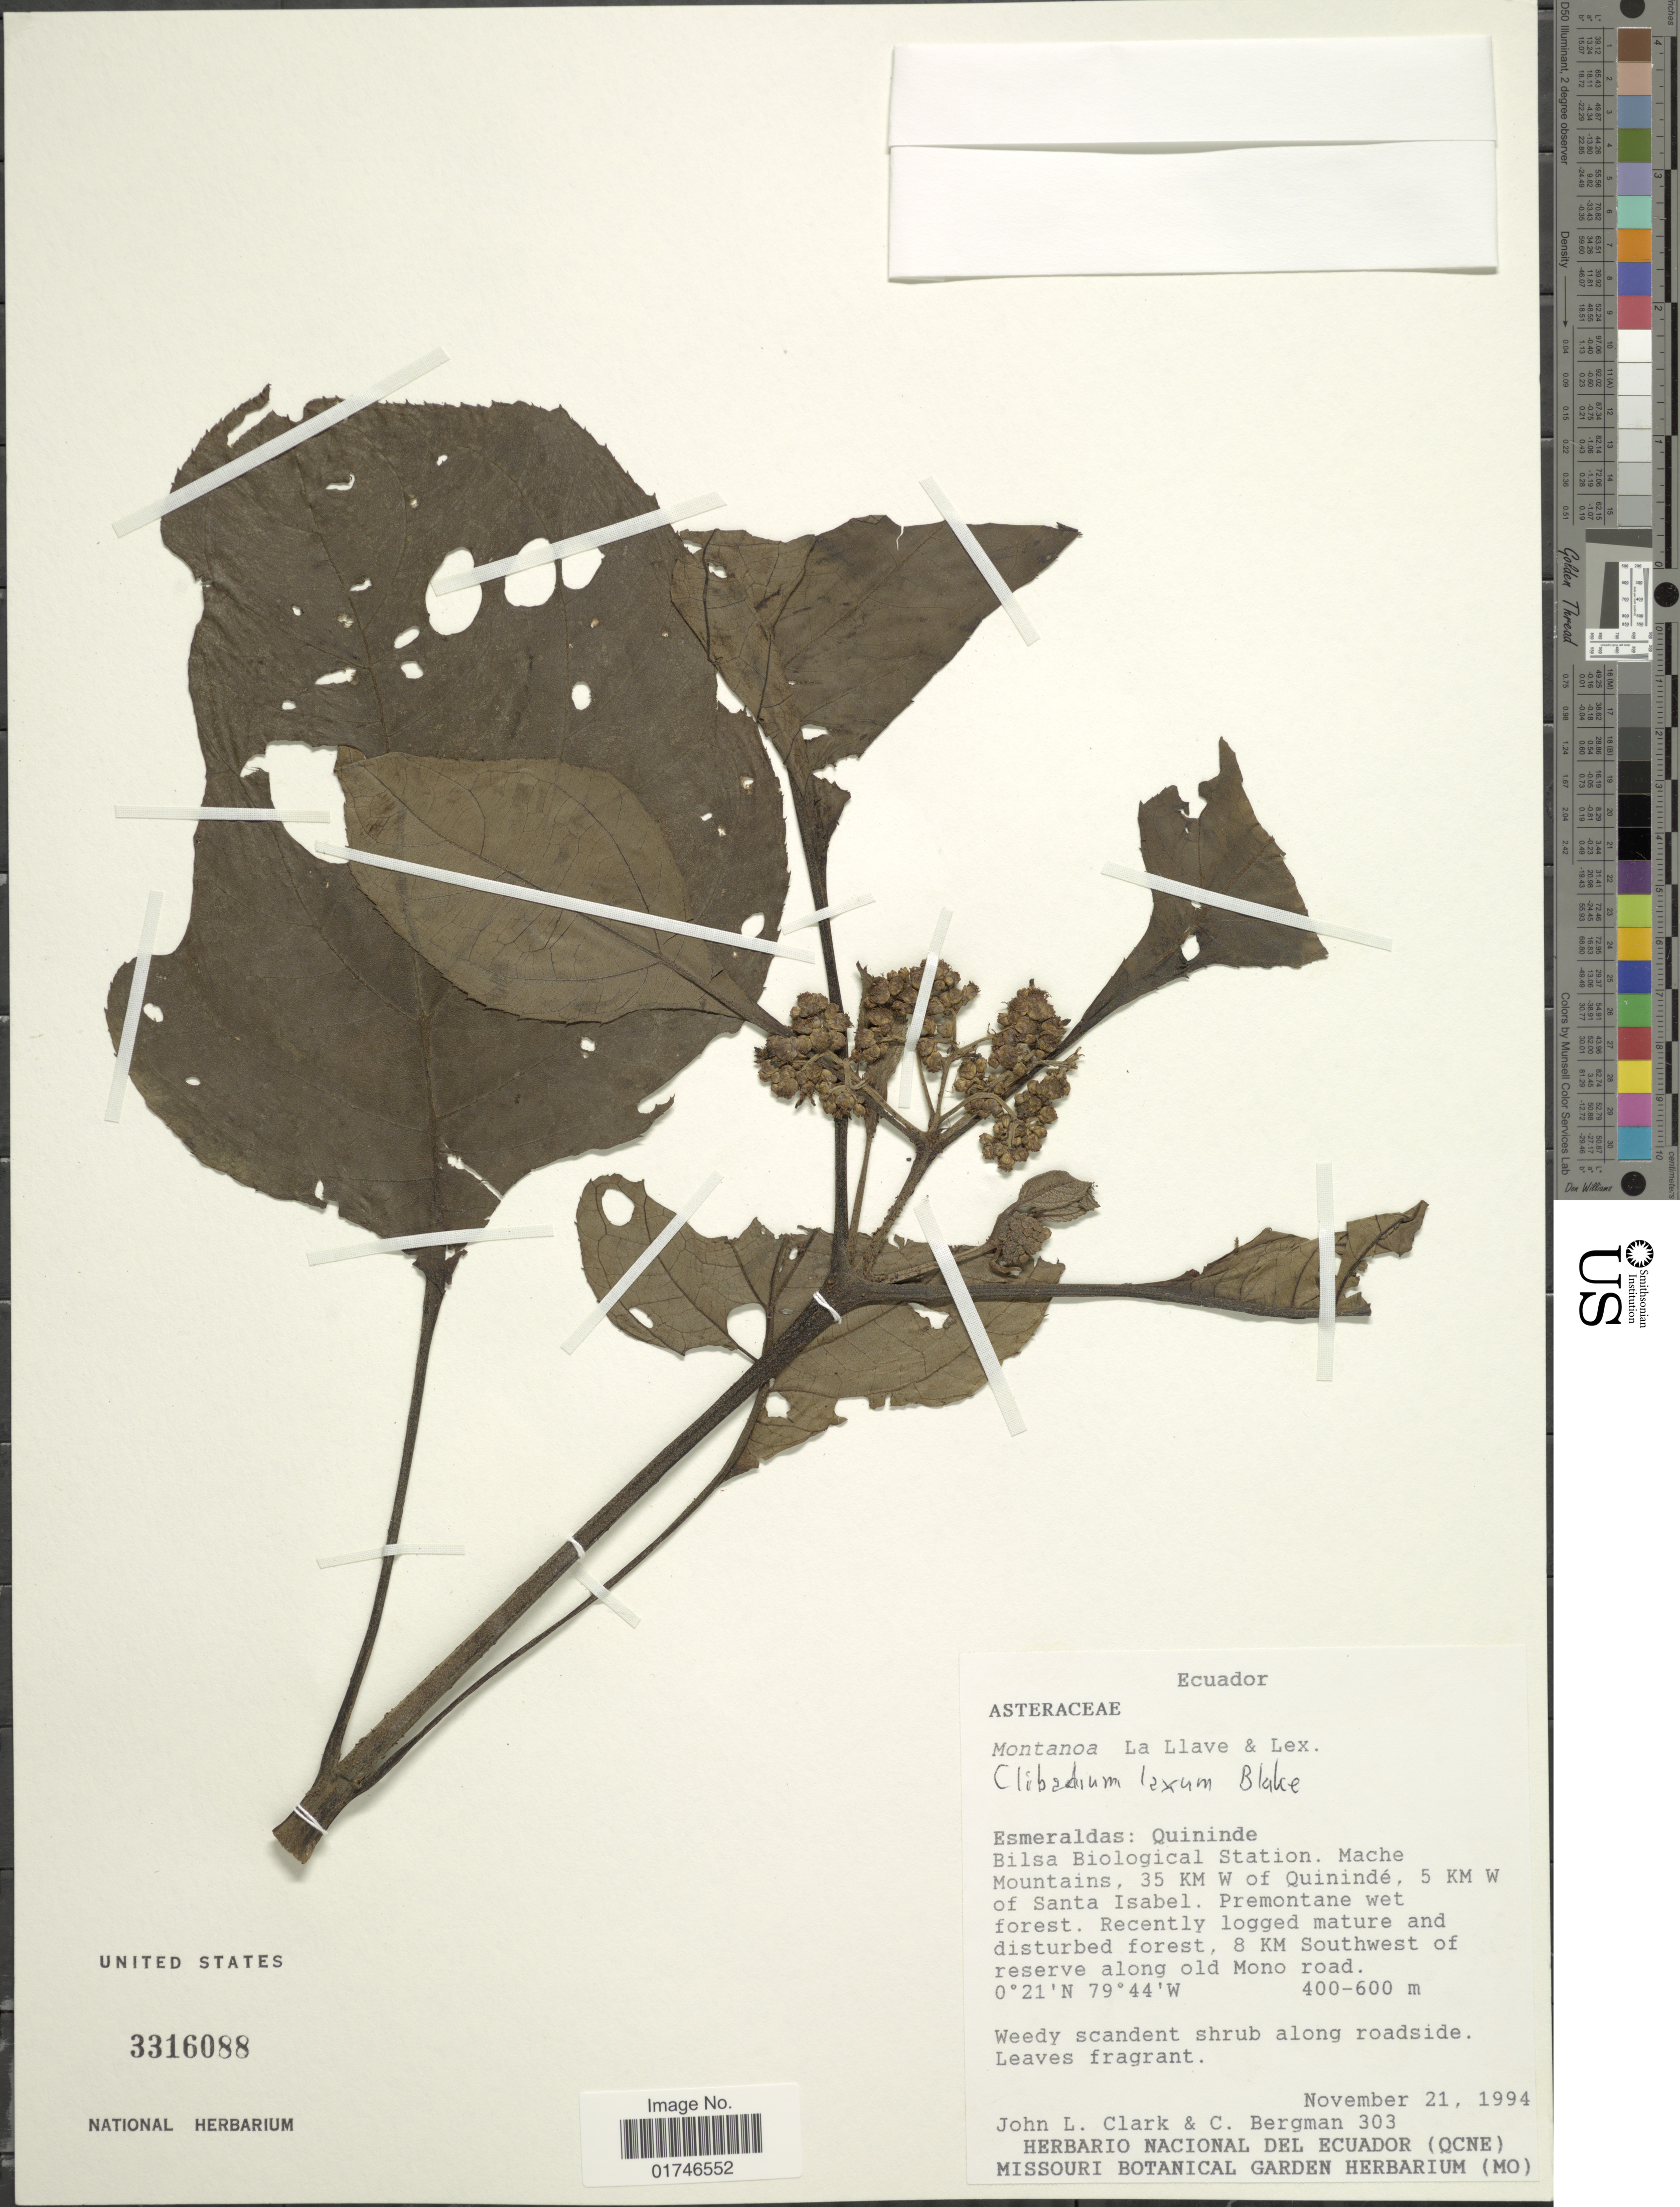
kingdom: Plantae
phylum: Tracheophyta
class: Magnoliopsida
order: Asterales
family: Asteraceae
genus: Clibadium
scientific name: Clibadium laxum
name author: S.F. Blake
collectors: J. L. Clark & C. Bergman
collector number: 303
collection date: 1994-11-21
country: Ecuador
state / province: Esmeraldas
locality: Esmeraldas: Quininde, Bilsa Biological Station. Mache Mountains, 35 KM W of Quininde , 5 km W of Santa Isabel.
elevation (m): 400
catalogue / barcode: US 3316088